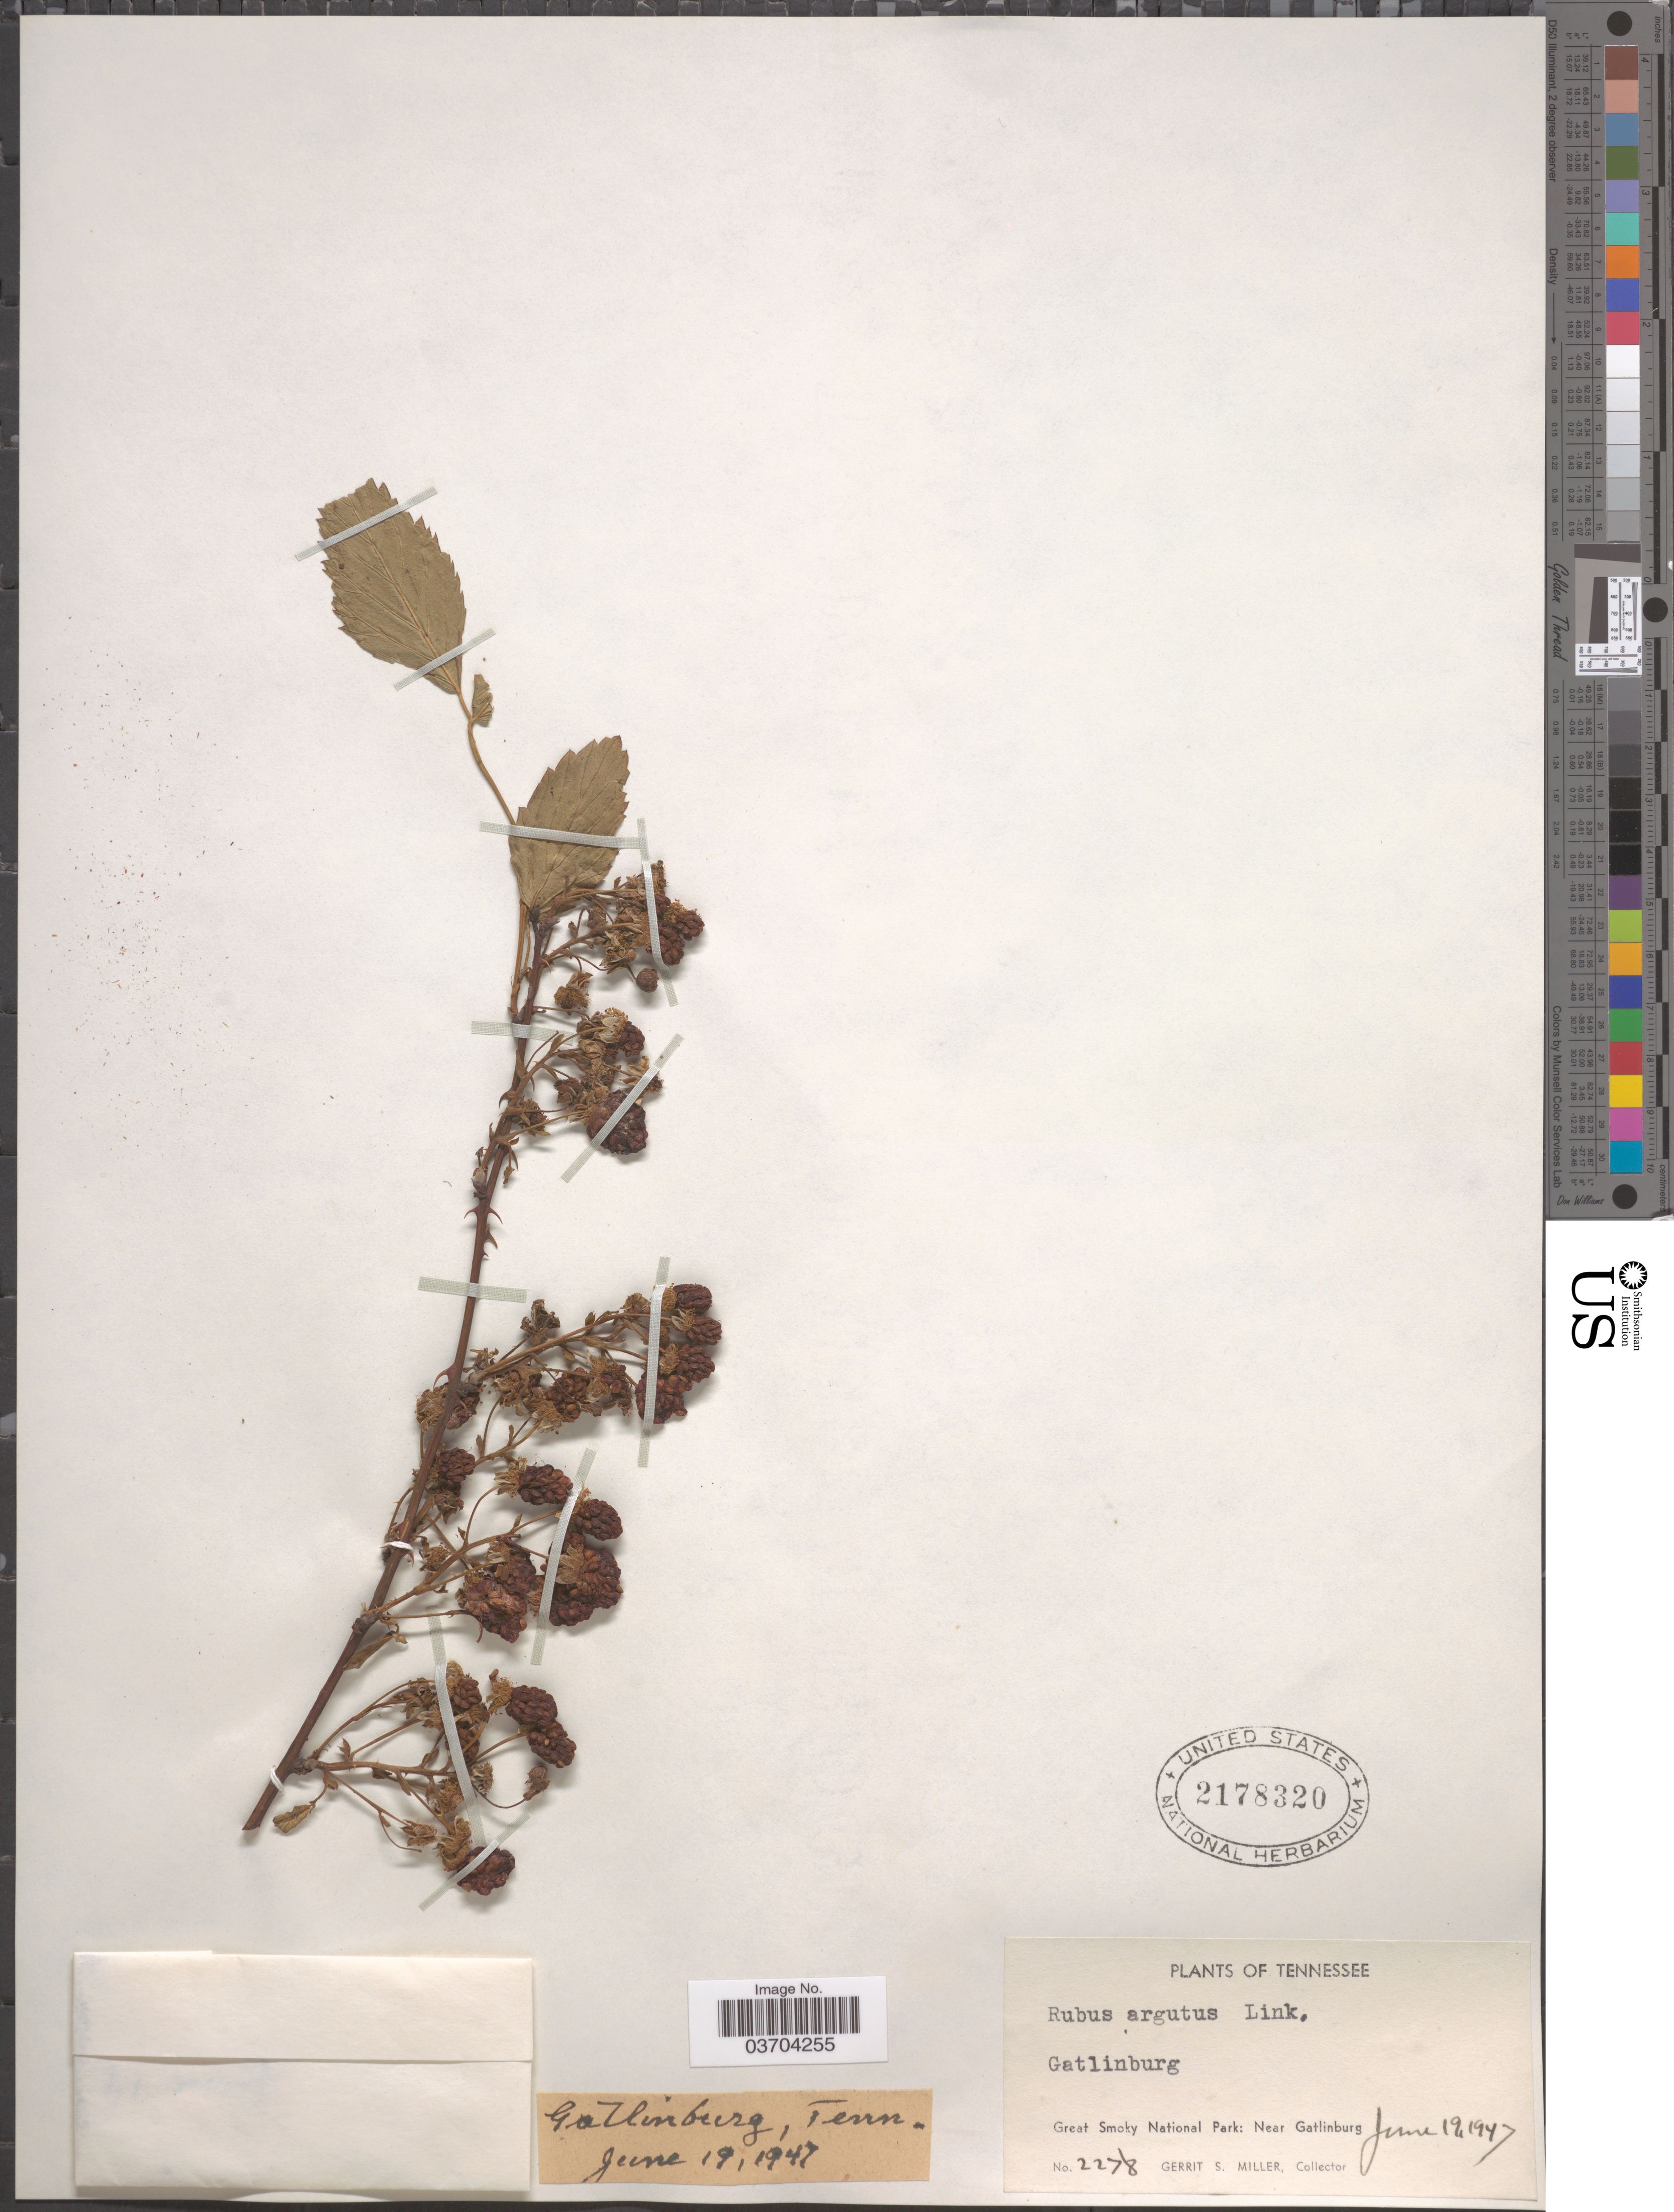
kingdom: Plantae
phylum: Tracheophyta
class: Magnoliopsida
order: Rosales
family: Rosaceae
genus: Rubus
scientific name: Rubus argutus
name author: Link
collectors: G. S. Miller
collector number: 2278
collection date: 1947-06-19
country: United States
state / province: Tennessee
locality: Gatlinburg. Great Smoky National Park: Near Gatlinburg.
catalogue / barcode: US 2178320